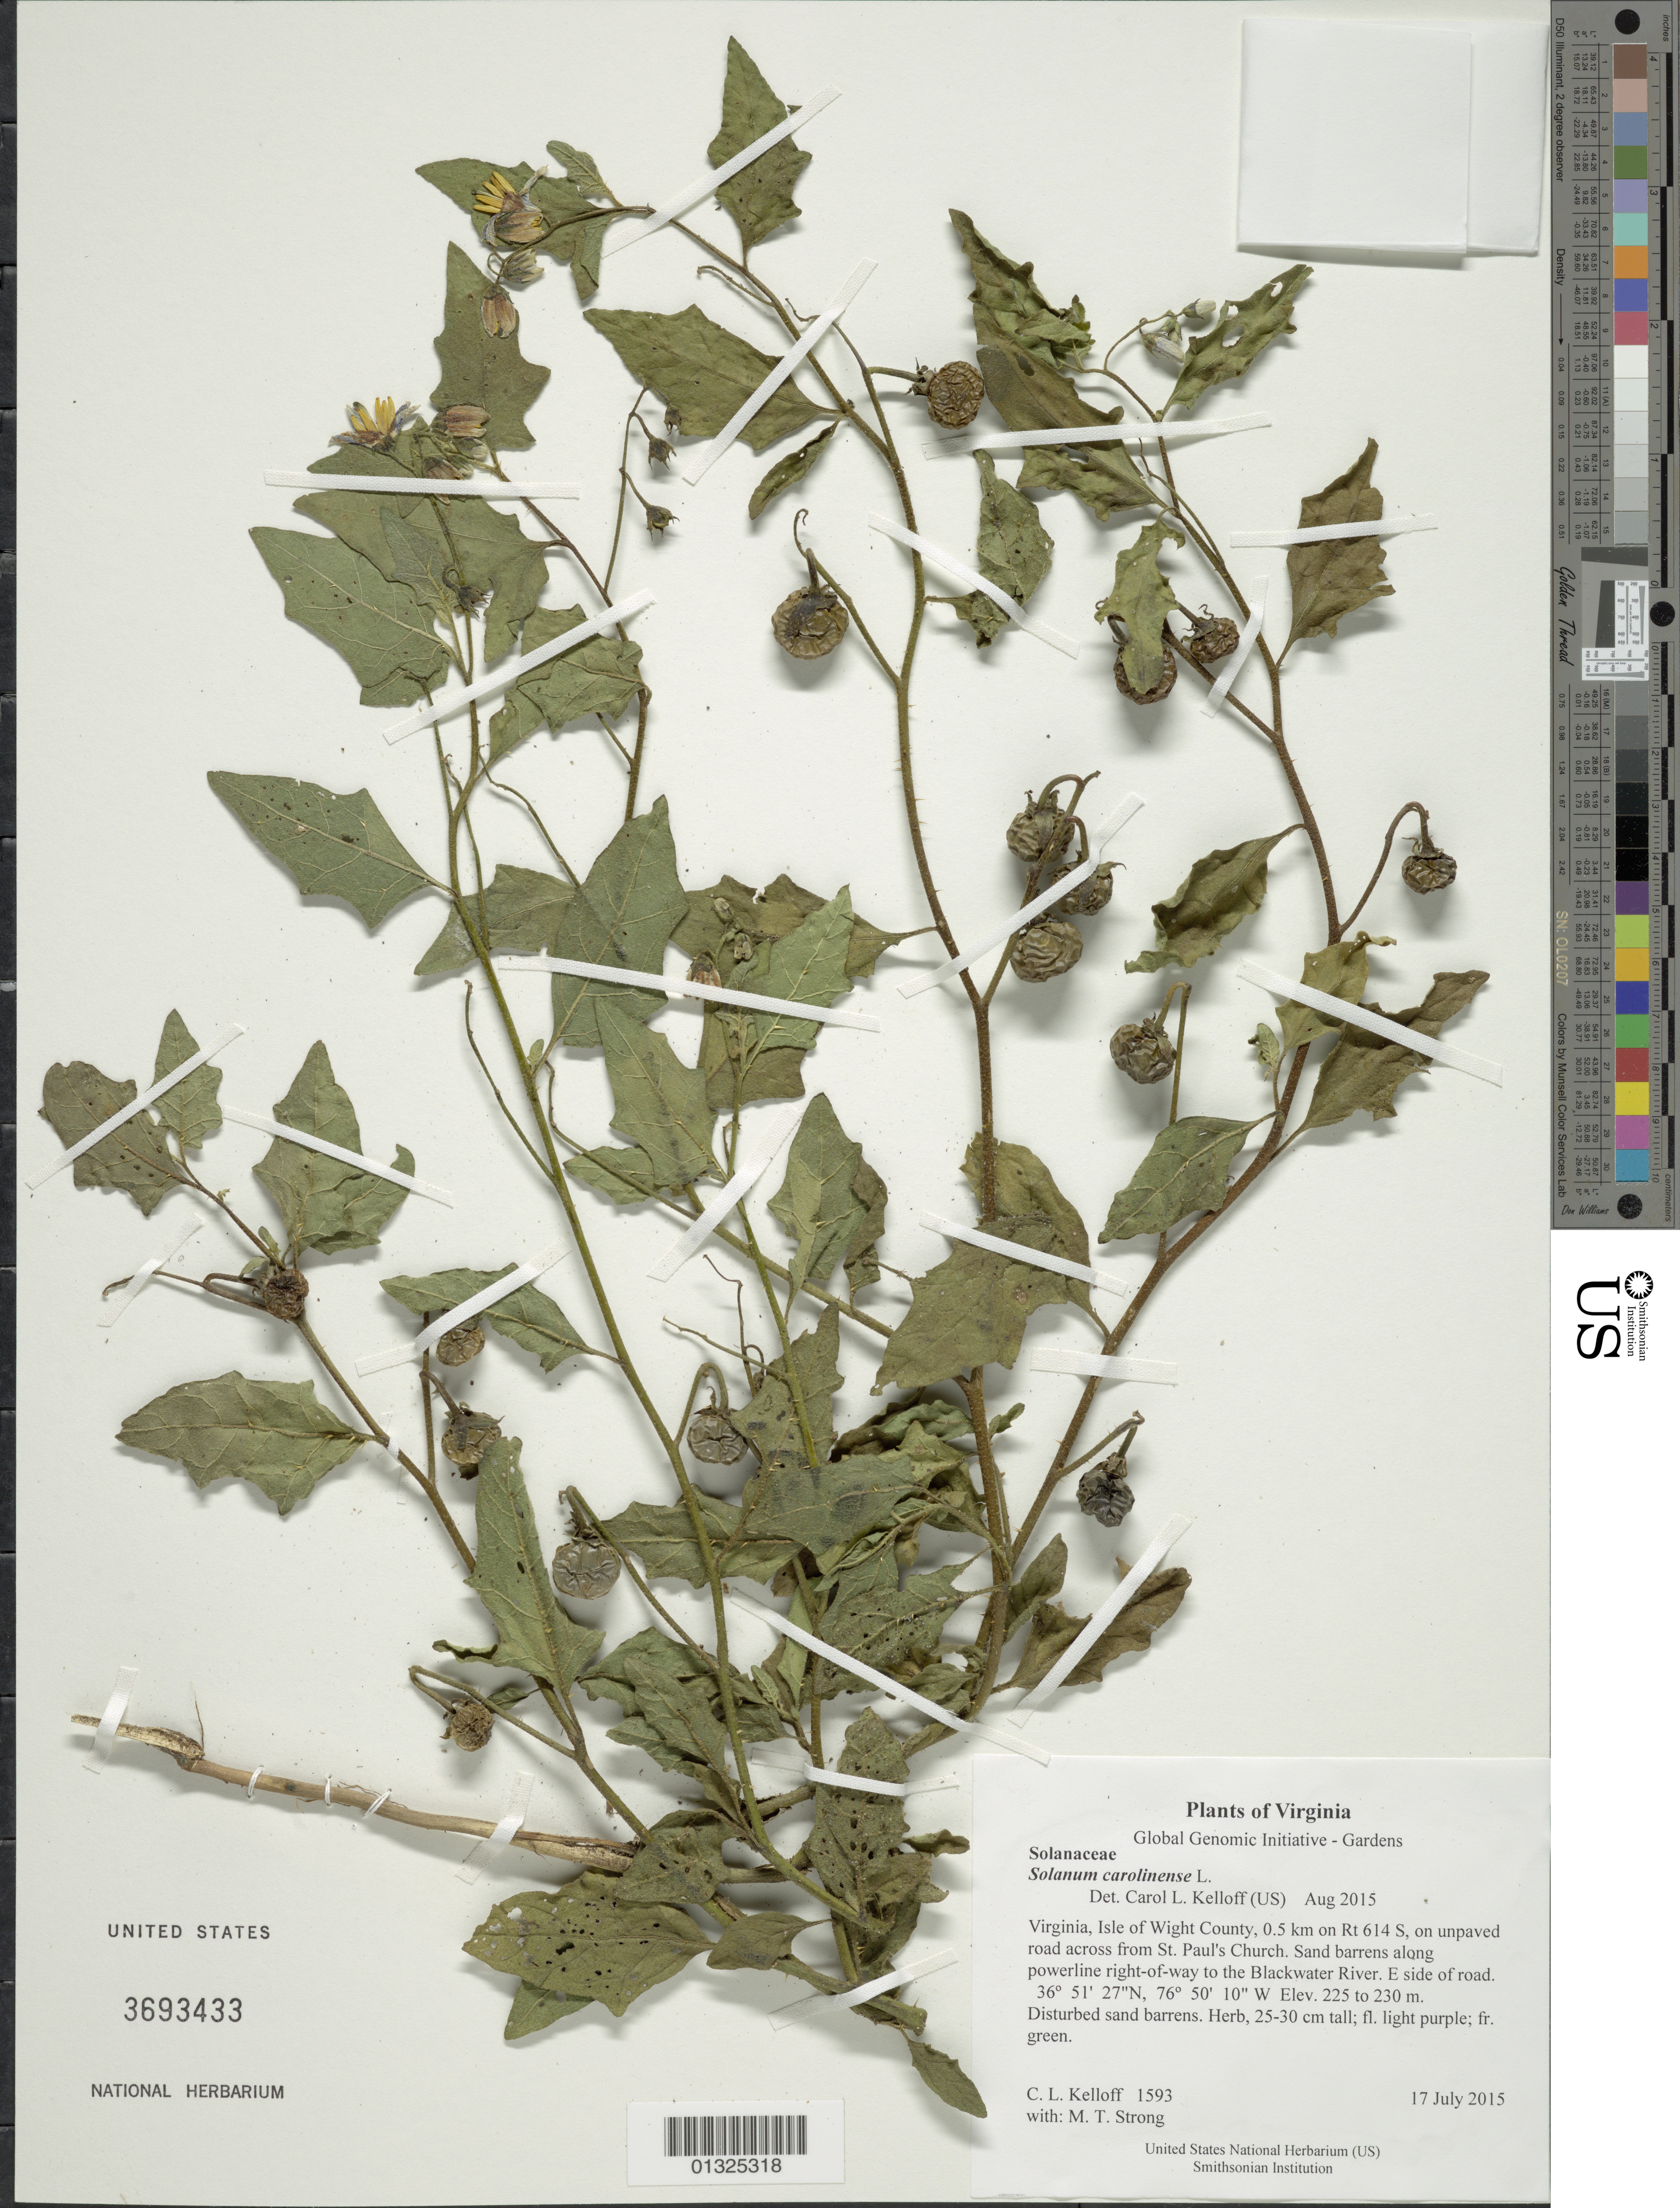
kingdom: Plantae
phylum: Tracheophyta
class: Magnoliopsida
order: Solanales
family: Solanaceae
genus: Solanum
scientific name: Solanum carolinense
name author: L.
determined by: Kelloff, Carol L., (US), Smithsonian Institution - National Museum of Natural History (UNITED STATES)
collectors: C. L. Kelloff & M. T. Strong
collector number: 1593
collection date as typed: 17 July 2015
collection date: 2015-07-17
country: United States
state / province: Virginia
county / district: Isle of Wight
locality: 0.5 km on Rt 614 S, on unpaved road across from St. Paul's Church. Sand barrens along powerline right-of-way to the Blackwater River. E side of road.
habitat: Disturbed sand barrens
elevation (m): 225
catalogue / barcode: US 3693433